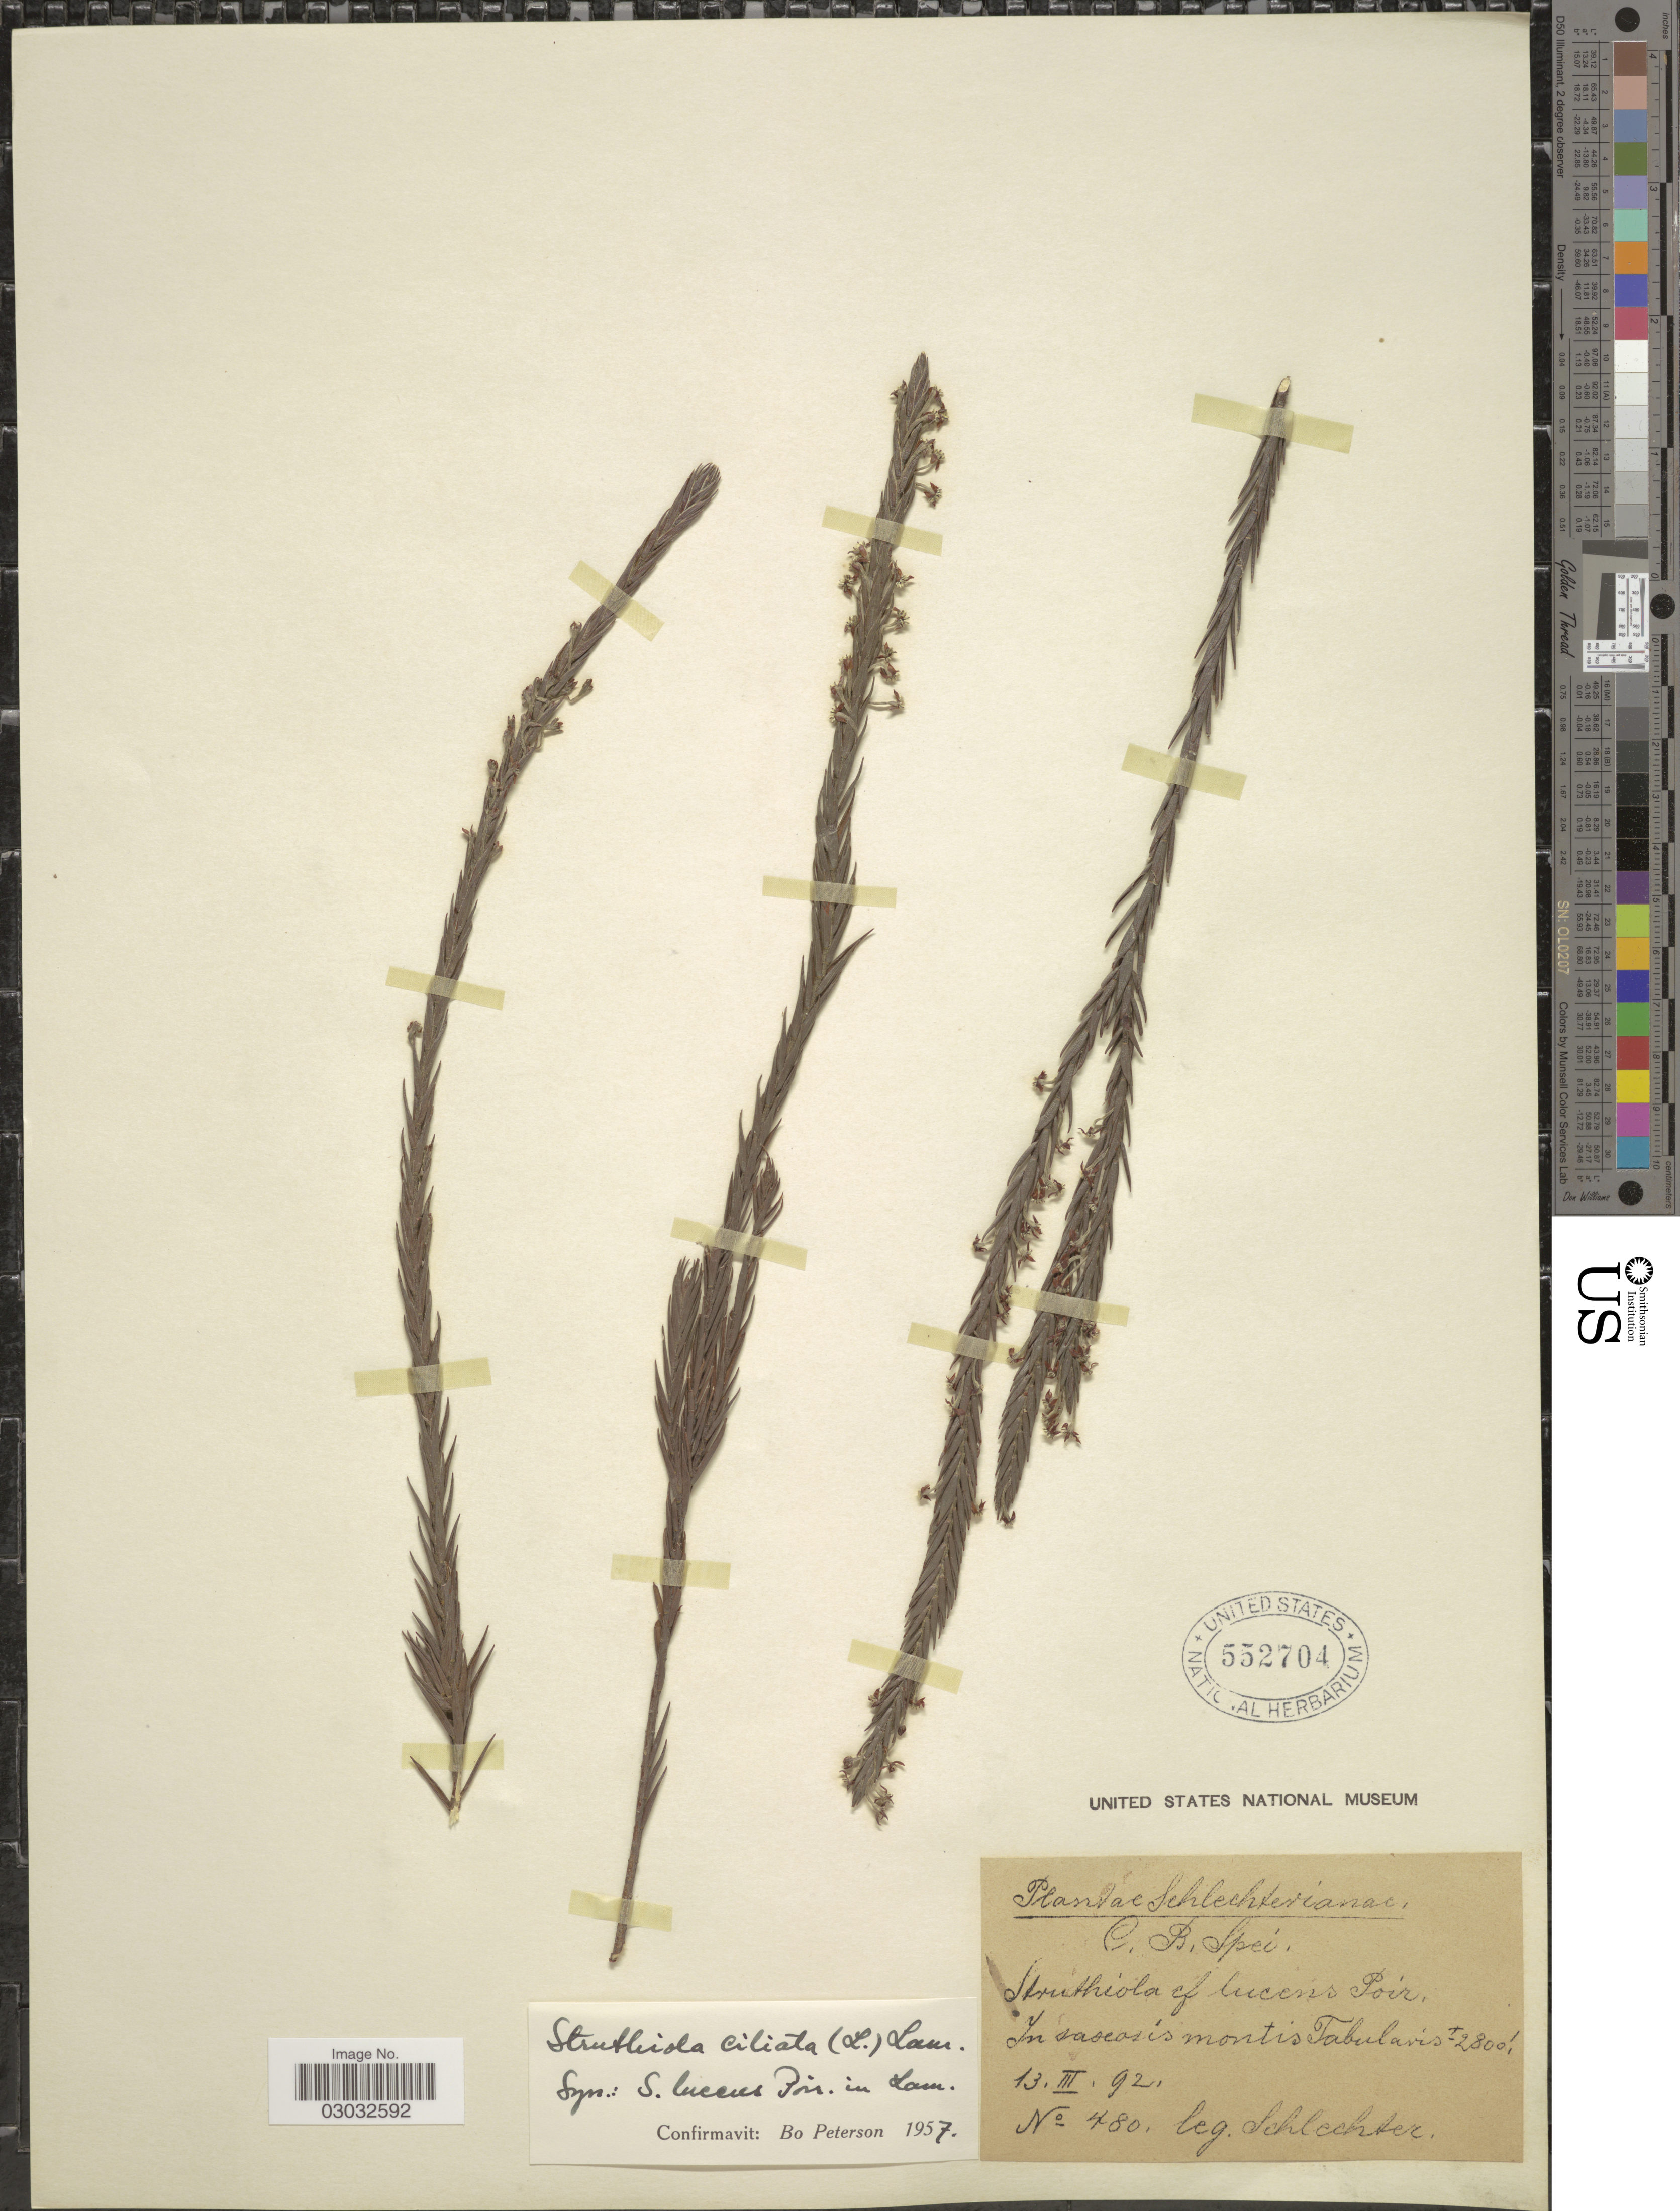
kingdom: Plantae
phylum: Tracheophyta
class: Magnoliopsida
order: Malvales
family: Thymelaeaceae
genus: Struthiola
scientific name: Struthiola ciliata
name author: (L.) Lam.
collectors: Schlechter, --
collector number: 480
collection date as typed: Transcribed d/m/y: 13/3/92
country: South Africa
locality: C. B. Spei. Montis Tabularis.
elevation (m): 853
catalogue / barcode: US 552704